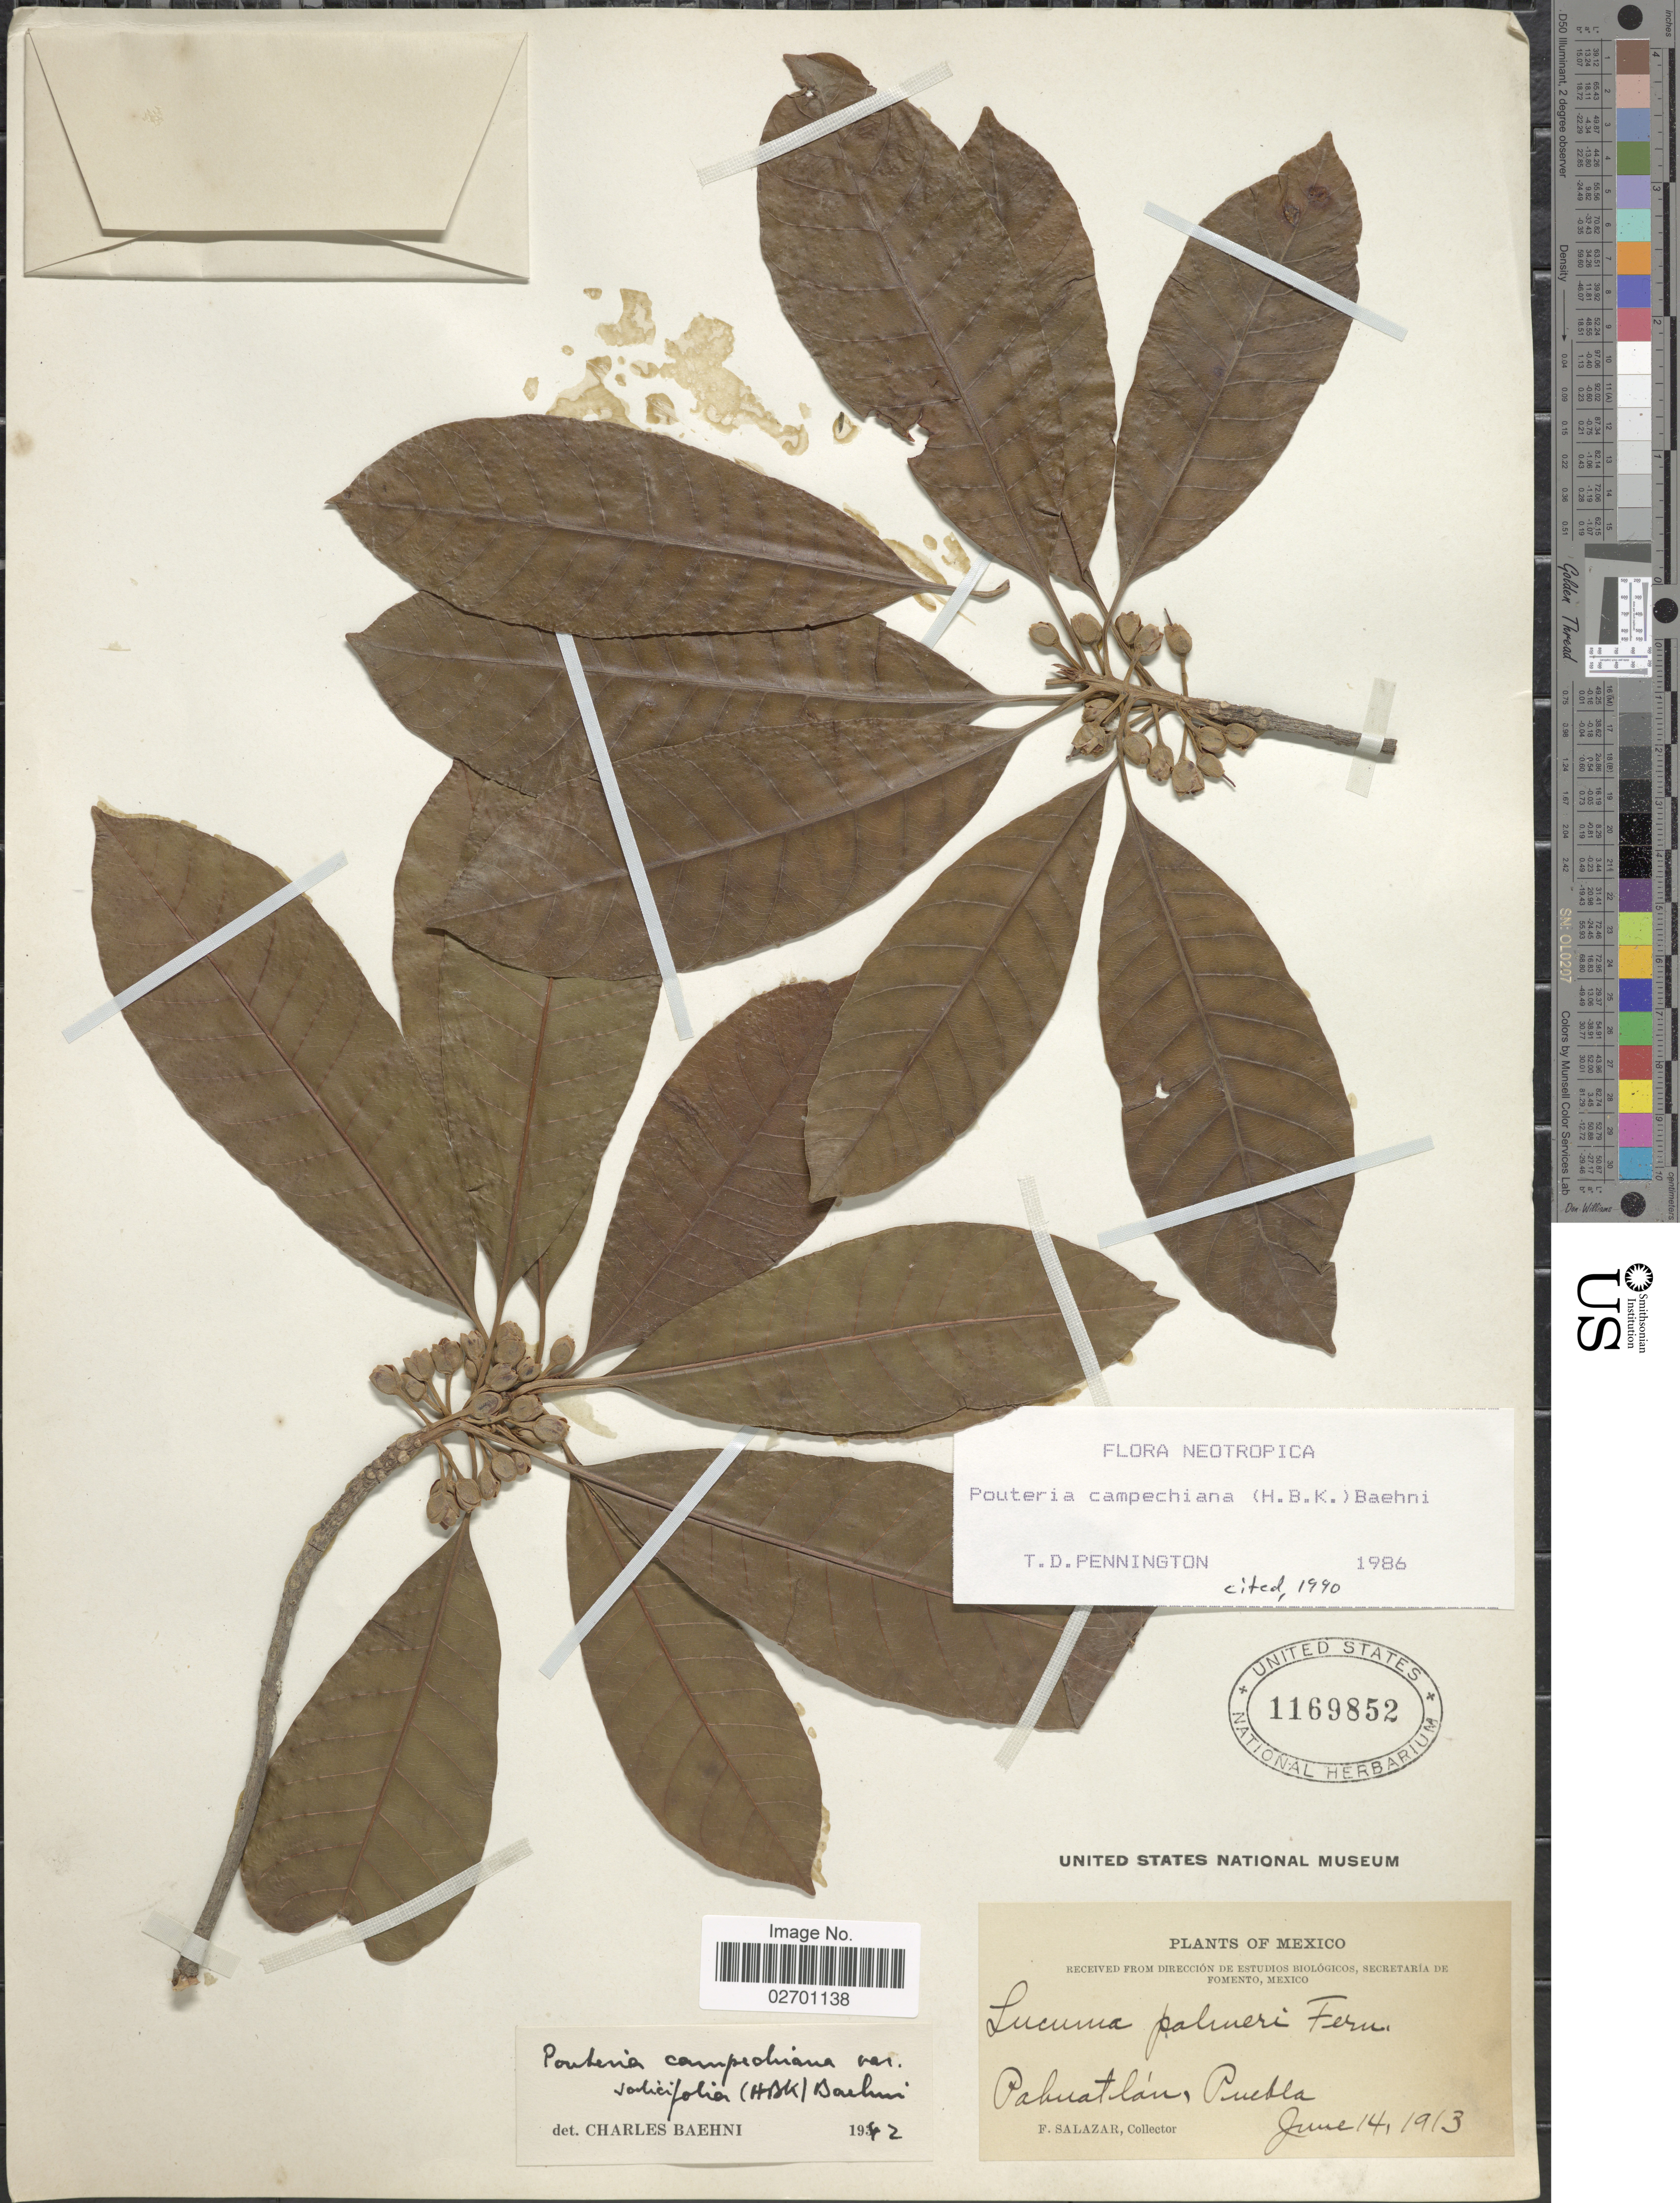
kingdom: Plantae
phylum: Tracheophyta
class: Magnoliopsida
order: Ericales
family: Sapotaceae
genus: Pouteria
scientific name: Pouteria campechiana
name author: (Kunth) Baehni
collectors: F. Salazar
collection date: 1913-06-14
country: Mexico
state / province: Puebla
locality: Pahuatlán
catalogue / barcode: US 1169852